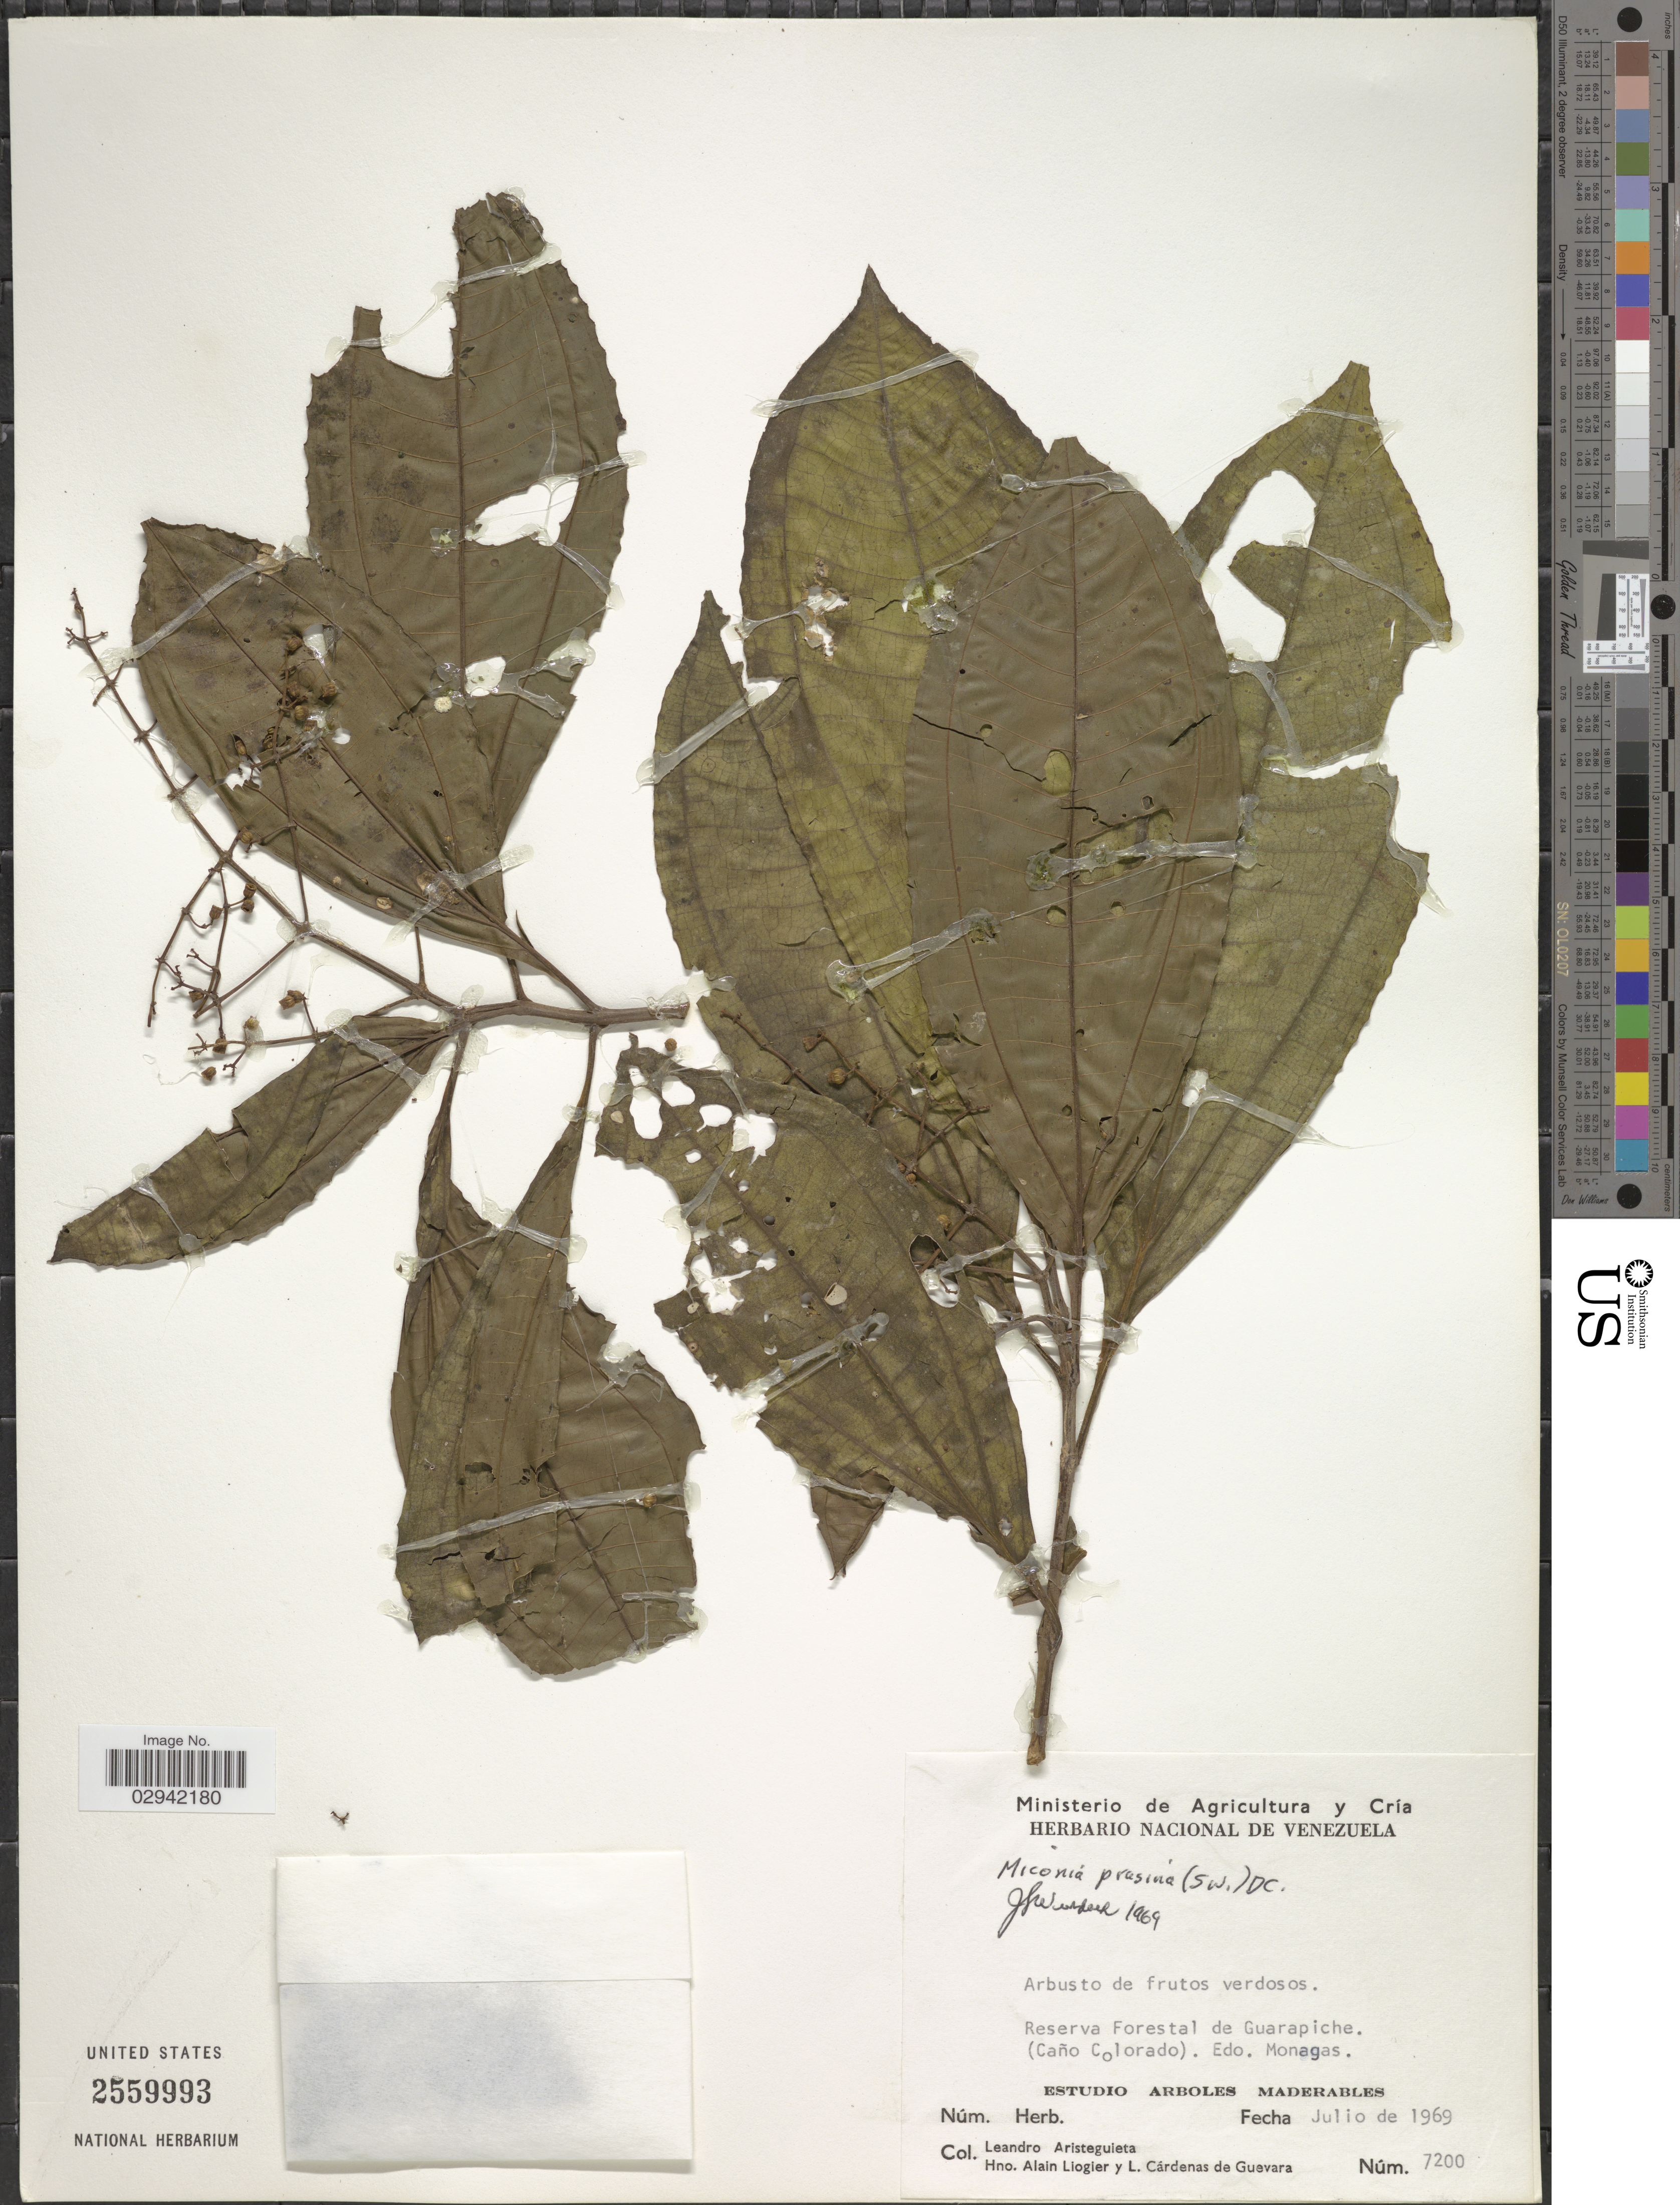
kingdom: Plantae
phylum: Tracheophyta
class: Magnoliopsida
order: Myrtales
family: Melastomataceae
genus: Miconia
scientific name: Miconia prasina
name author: (Sw.) DC.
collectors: L. Aristeguieta, A. H. Liogier & L. De Guevara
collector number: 7200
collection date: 1969-07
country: Venezuela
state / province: Monagas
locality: Reserva Forestal de Guarapiche (Caño Colorado). Estudio Arboles Maderables.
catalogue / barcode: US 2559993